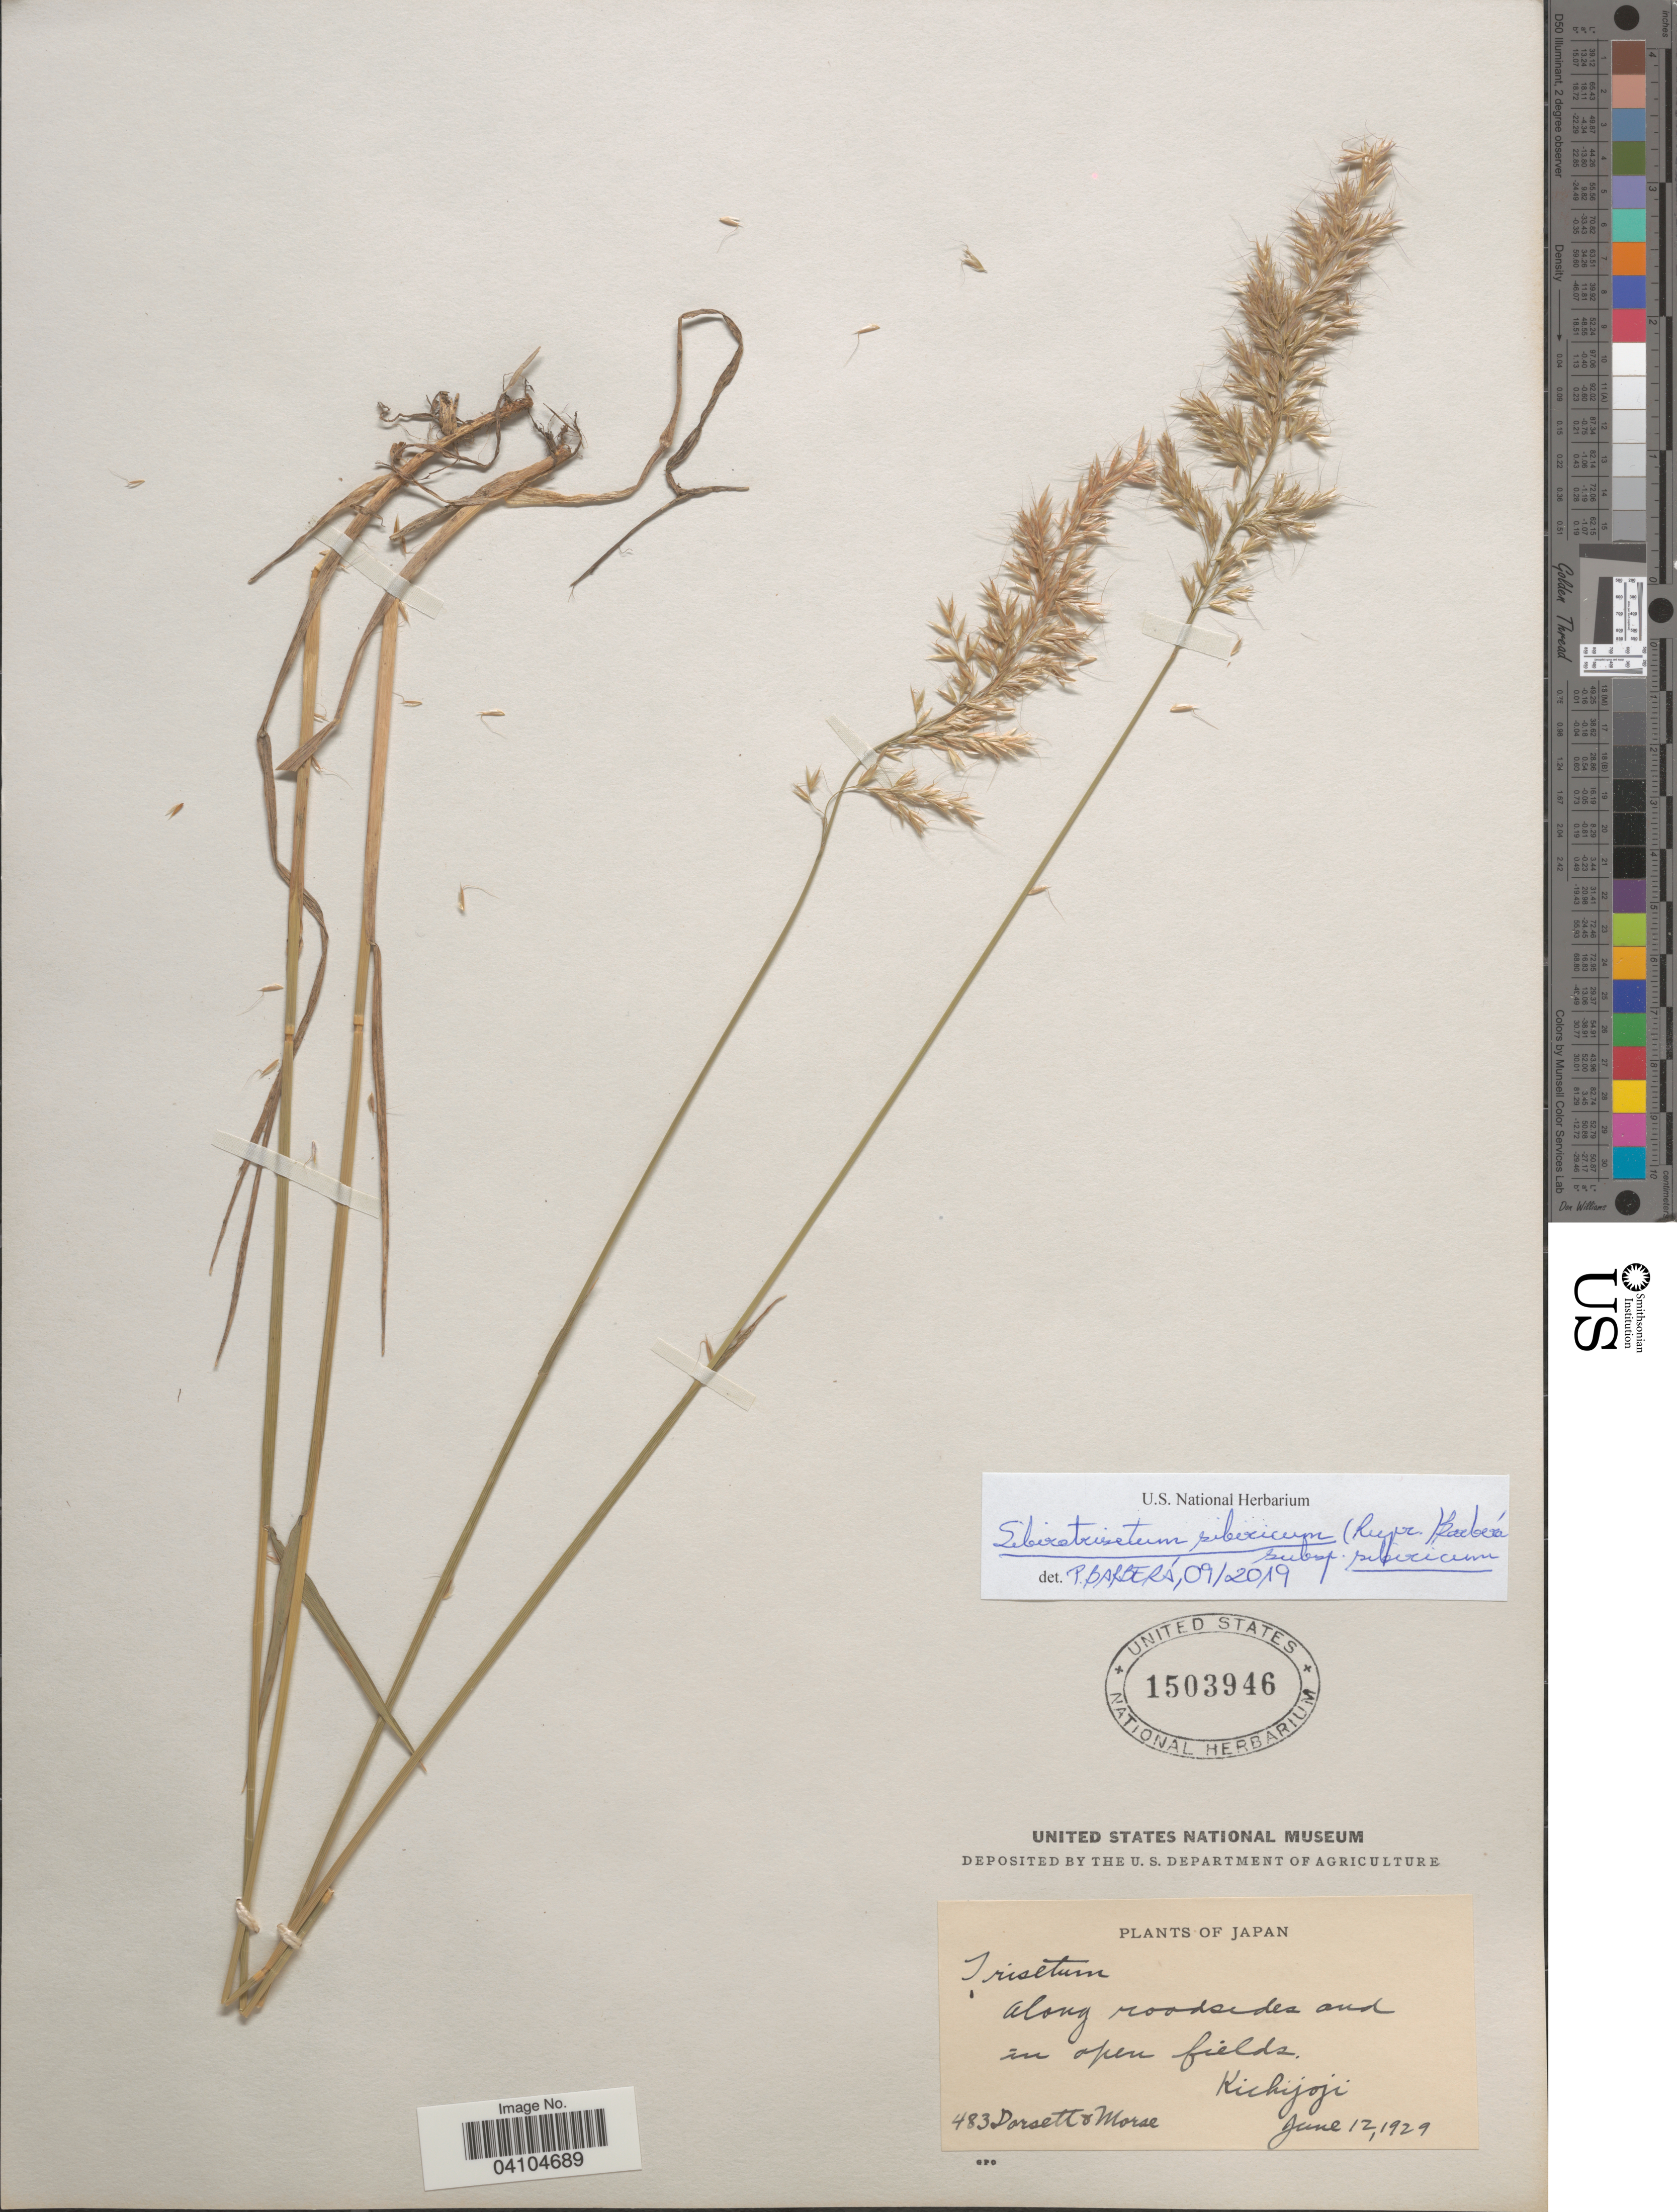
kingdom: Plantae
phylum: Tracheophyta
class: Liliopsida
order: Poales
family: Poaceae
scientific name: Siberotrisetum sibiricum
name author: (Desf.) Tzvelev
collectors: -- Dorsett & -. Morse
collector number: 483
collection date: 1929-06-12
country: Japan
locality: Along roadside and in open fields. Kichijoji.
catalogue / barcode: US 1503946